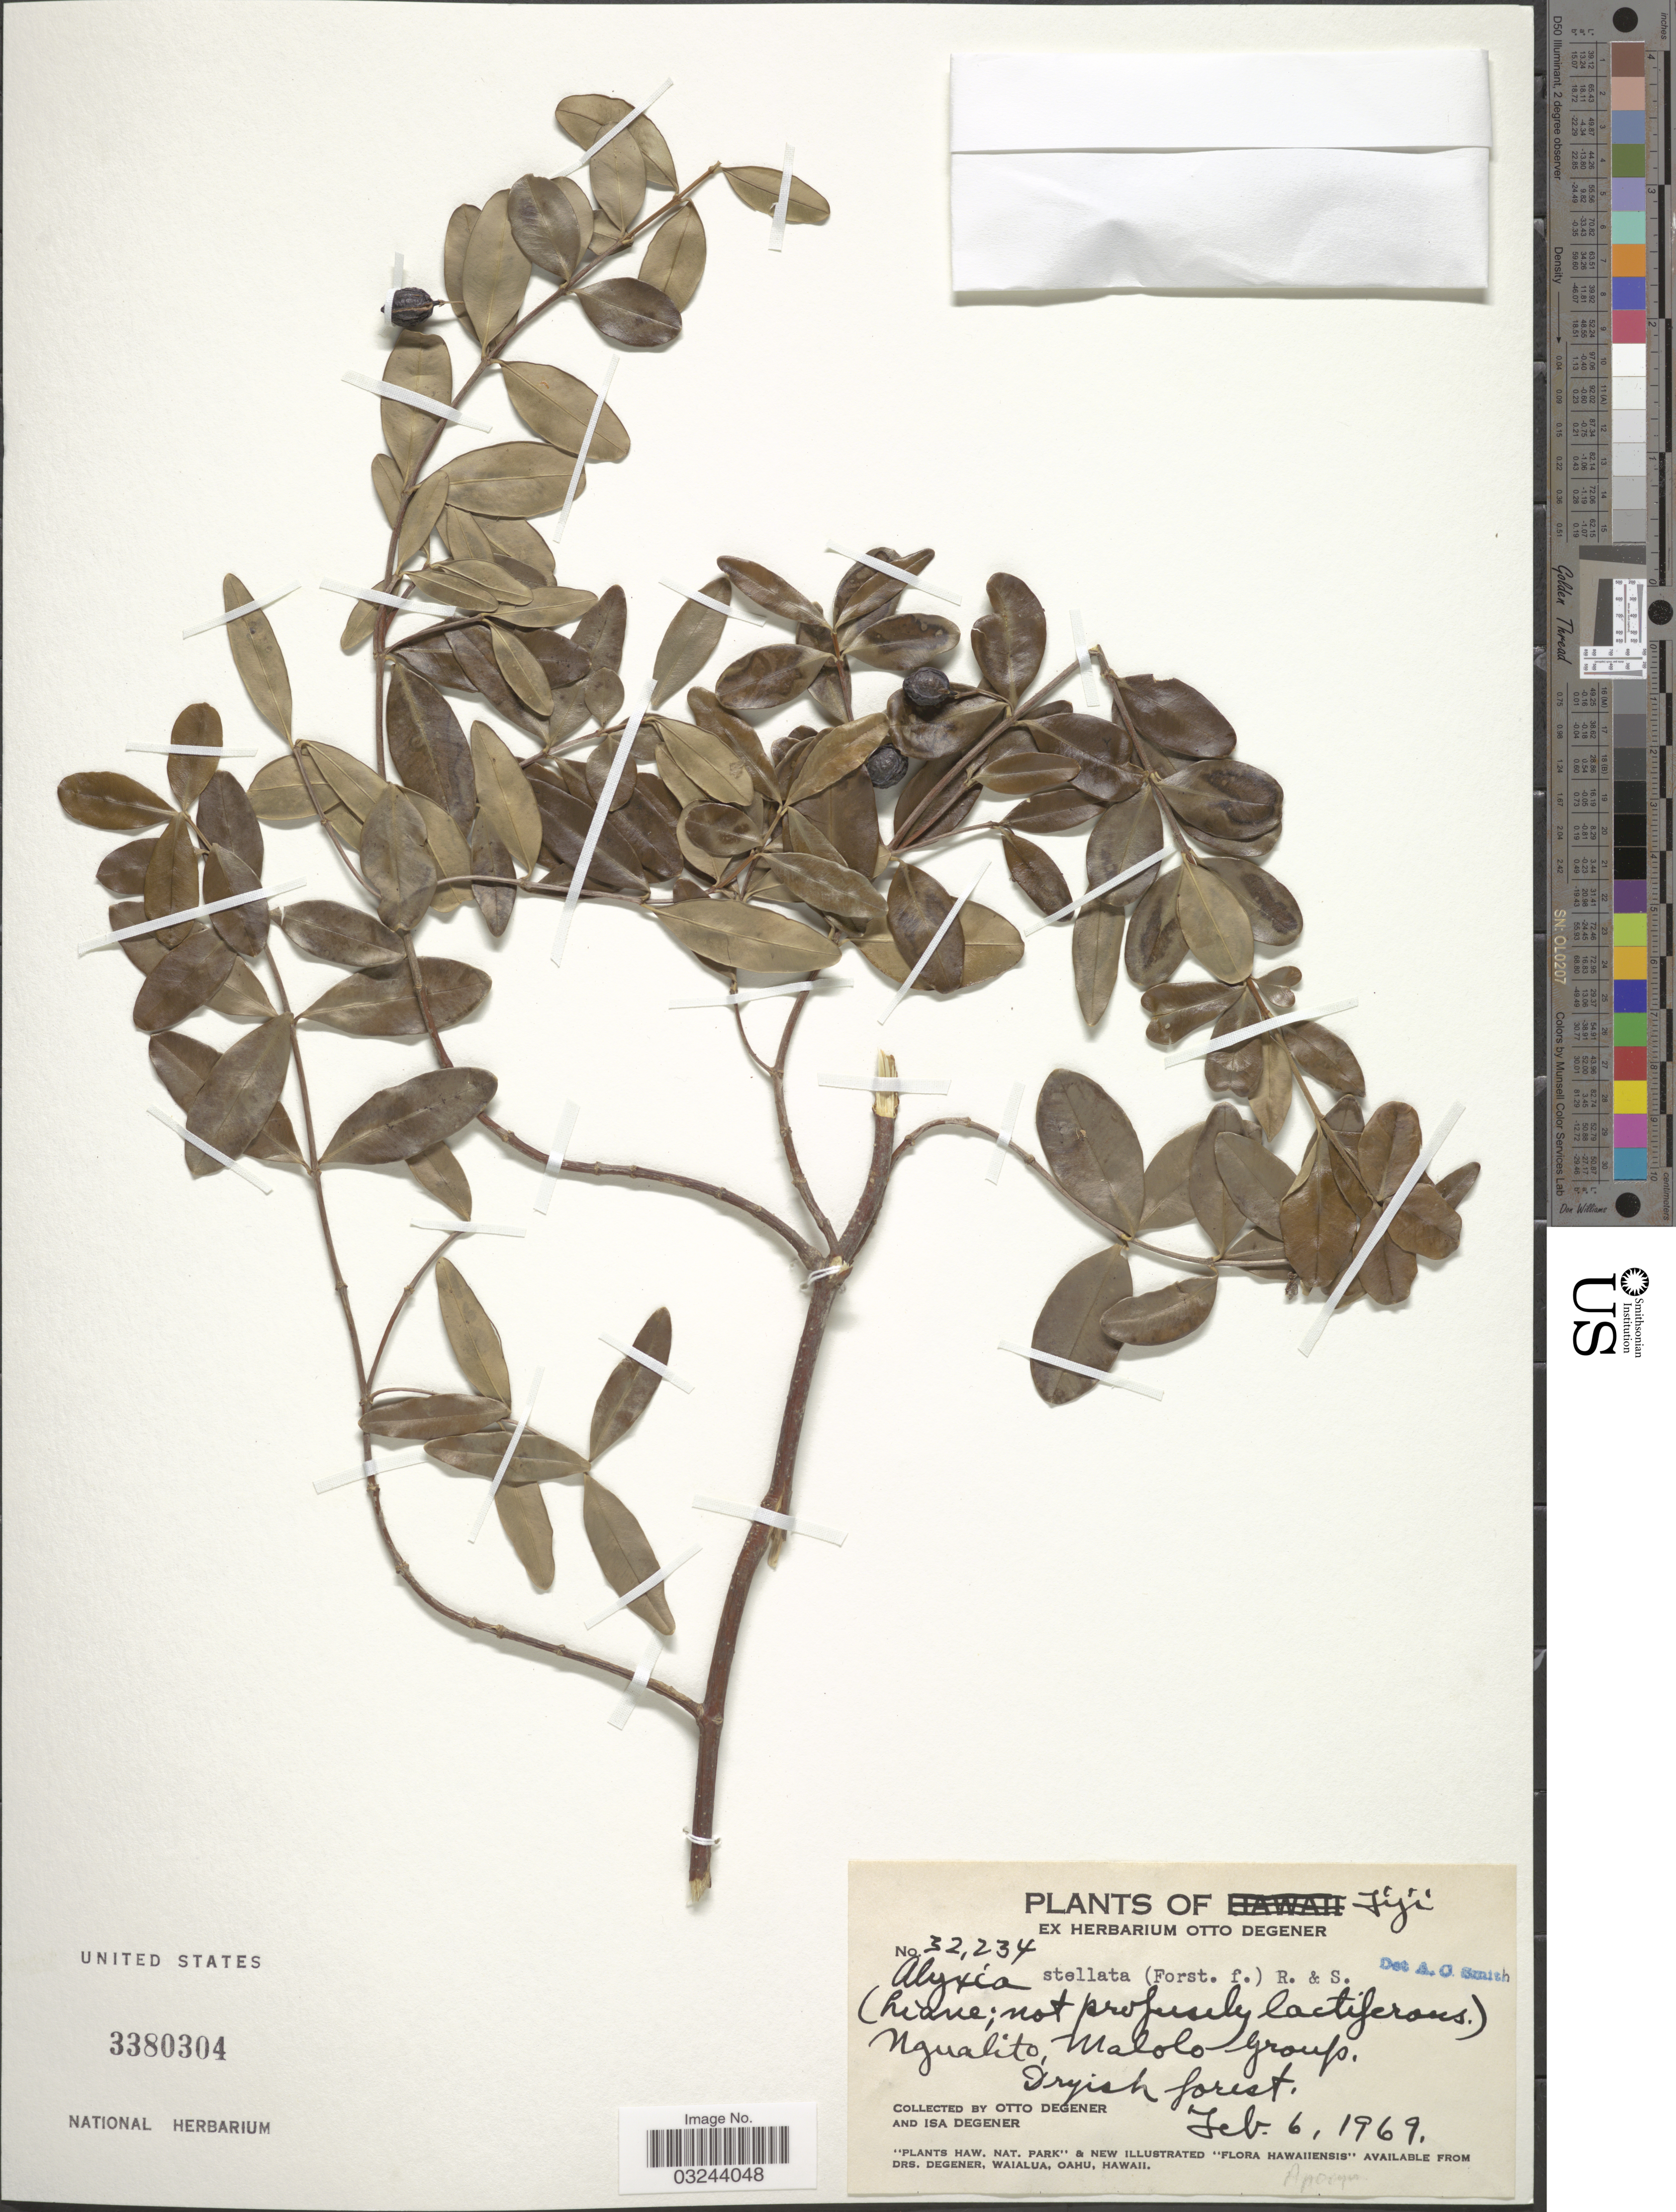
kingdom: Plantae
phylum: Tracheophyta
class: Magnoliopsida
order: Gentianales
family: Apocynaceae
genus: Alyxia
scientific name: Alyxia stellata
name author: (J.R. Forst. & G. Forst.) Roem. & Schult.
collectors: O. Degener & I. Degener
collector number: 32234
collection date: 1969-02-06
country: Fiji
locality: Ngualito, Malolo Group.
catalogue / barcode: US 3380304